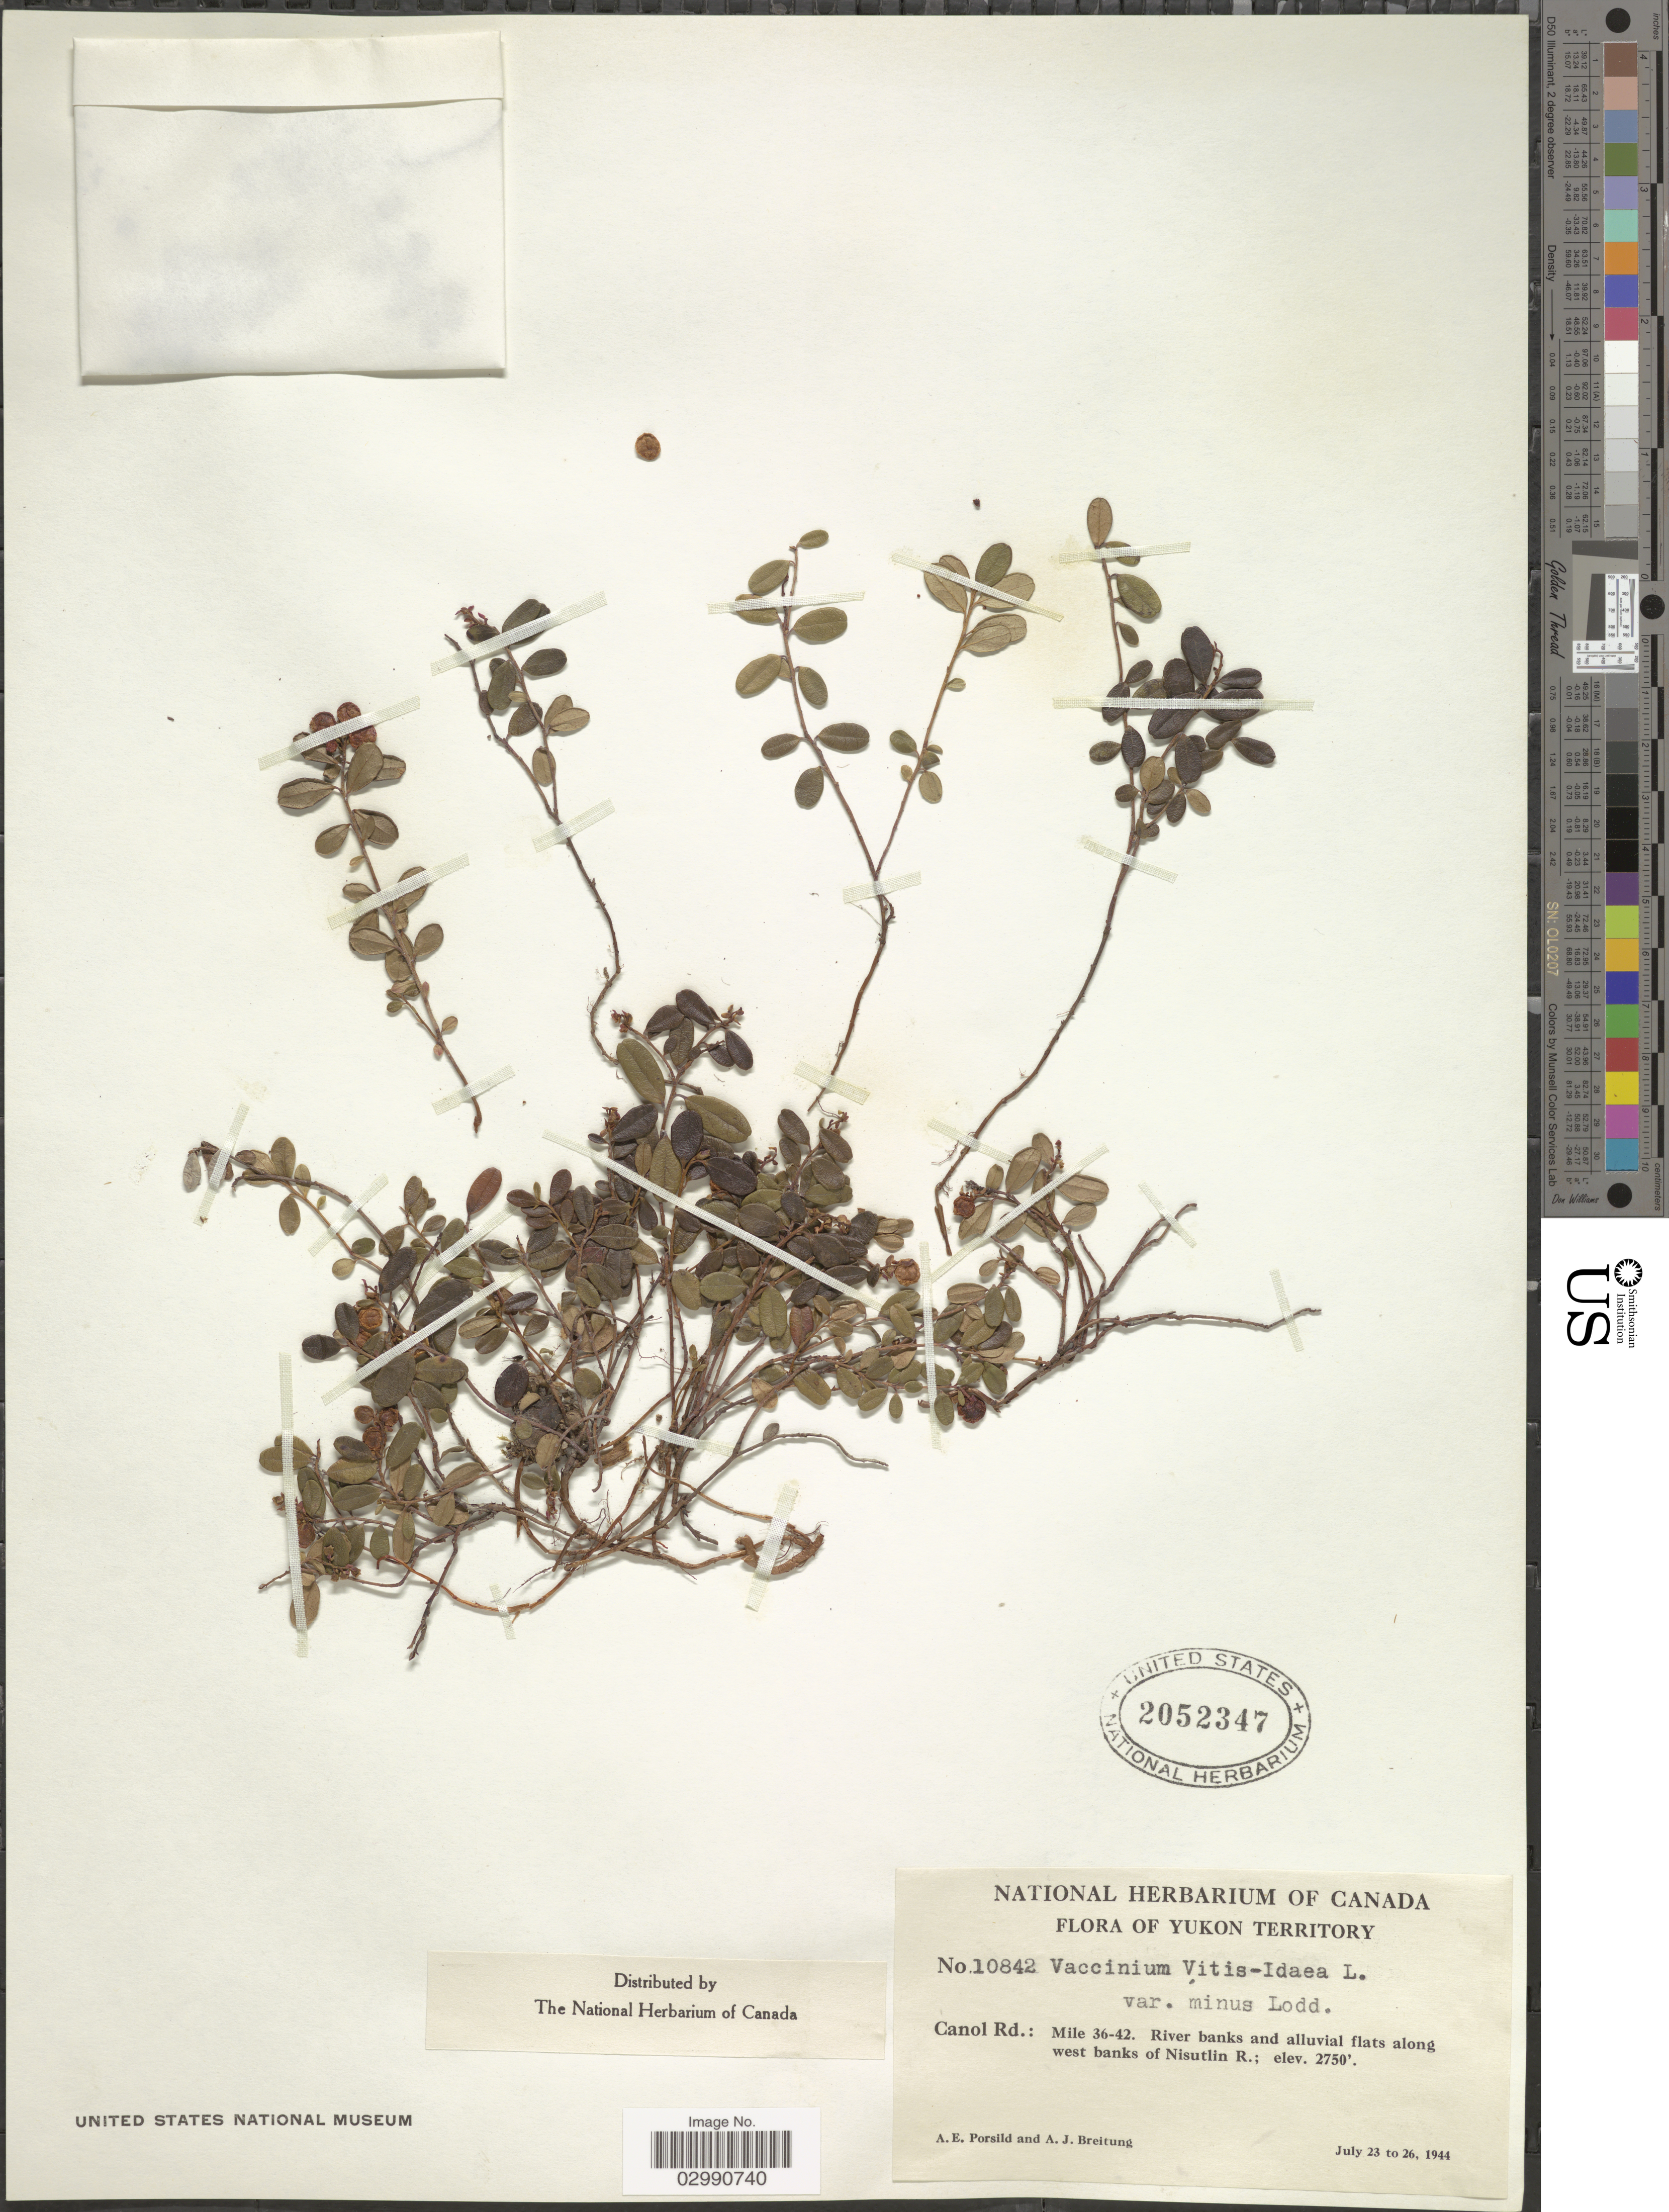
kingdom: Plantae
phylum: Tracheophyta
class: Magnoliopsida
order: Ericales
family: Ericaceae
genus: Vaccinium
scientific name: Vaccinium vitis-idaea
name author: L.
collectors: A. E. Porsild & A. Breitung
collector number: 10842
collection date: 1944-07-23/1944-07-26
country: Canada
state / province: Yukon Territory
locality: Canol Rd.: Mile 36-42, River banks and alluvial flats along west banks of Nisutlin R.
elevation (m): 838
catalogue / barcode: US 2052347